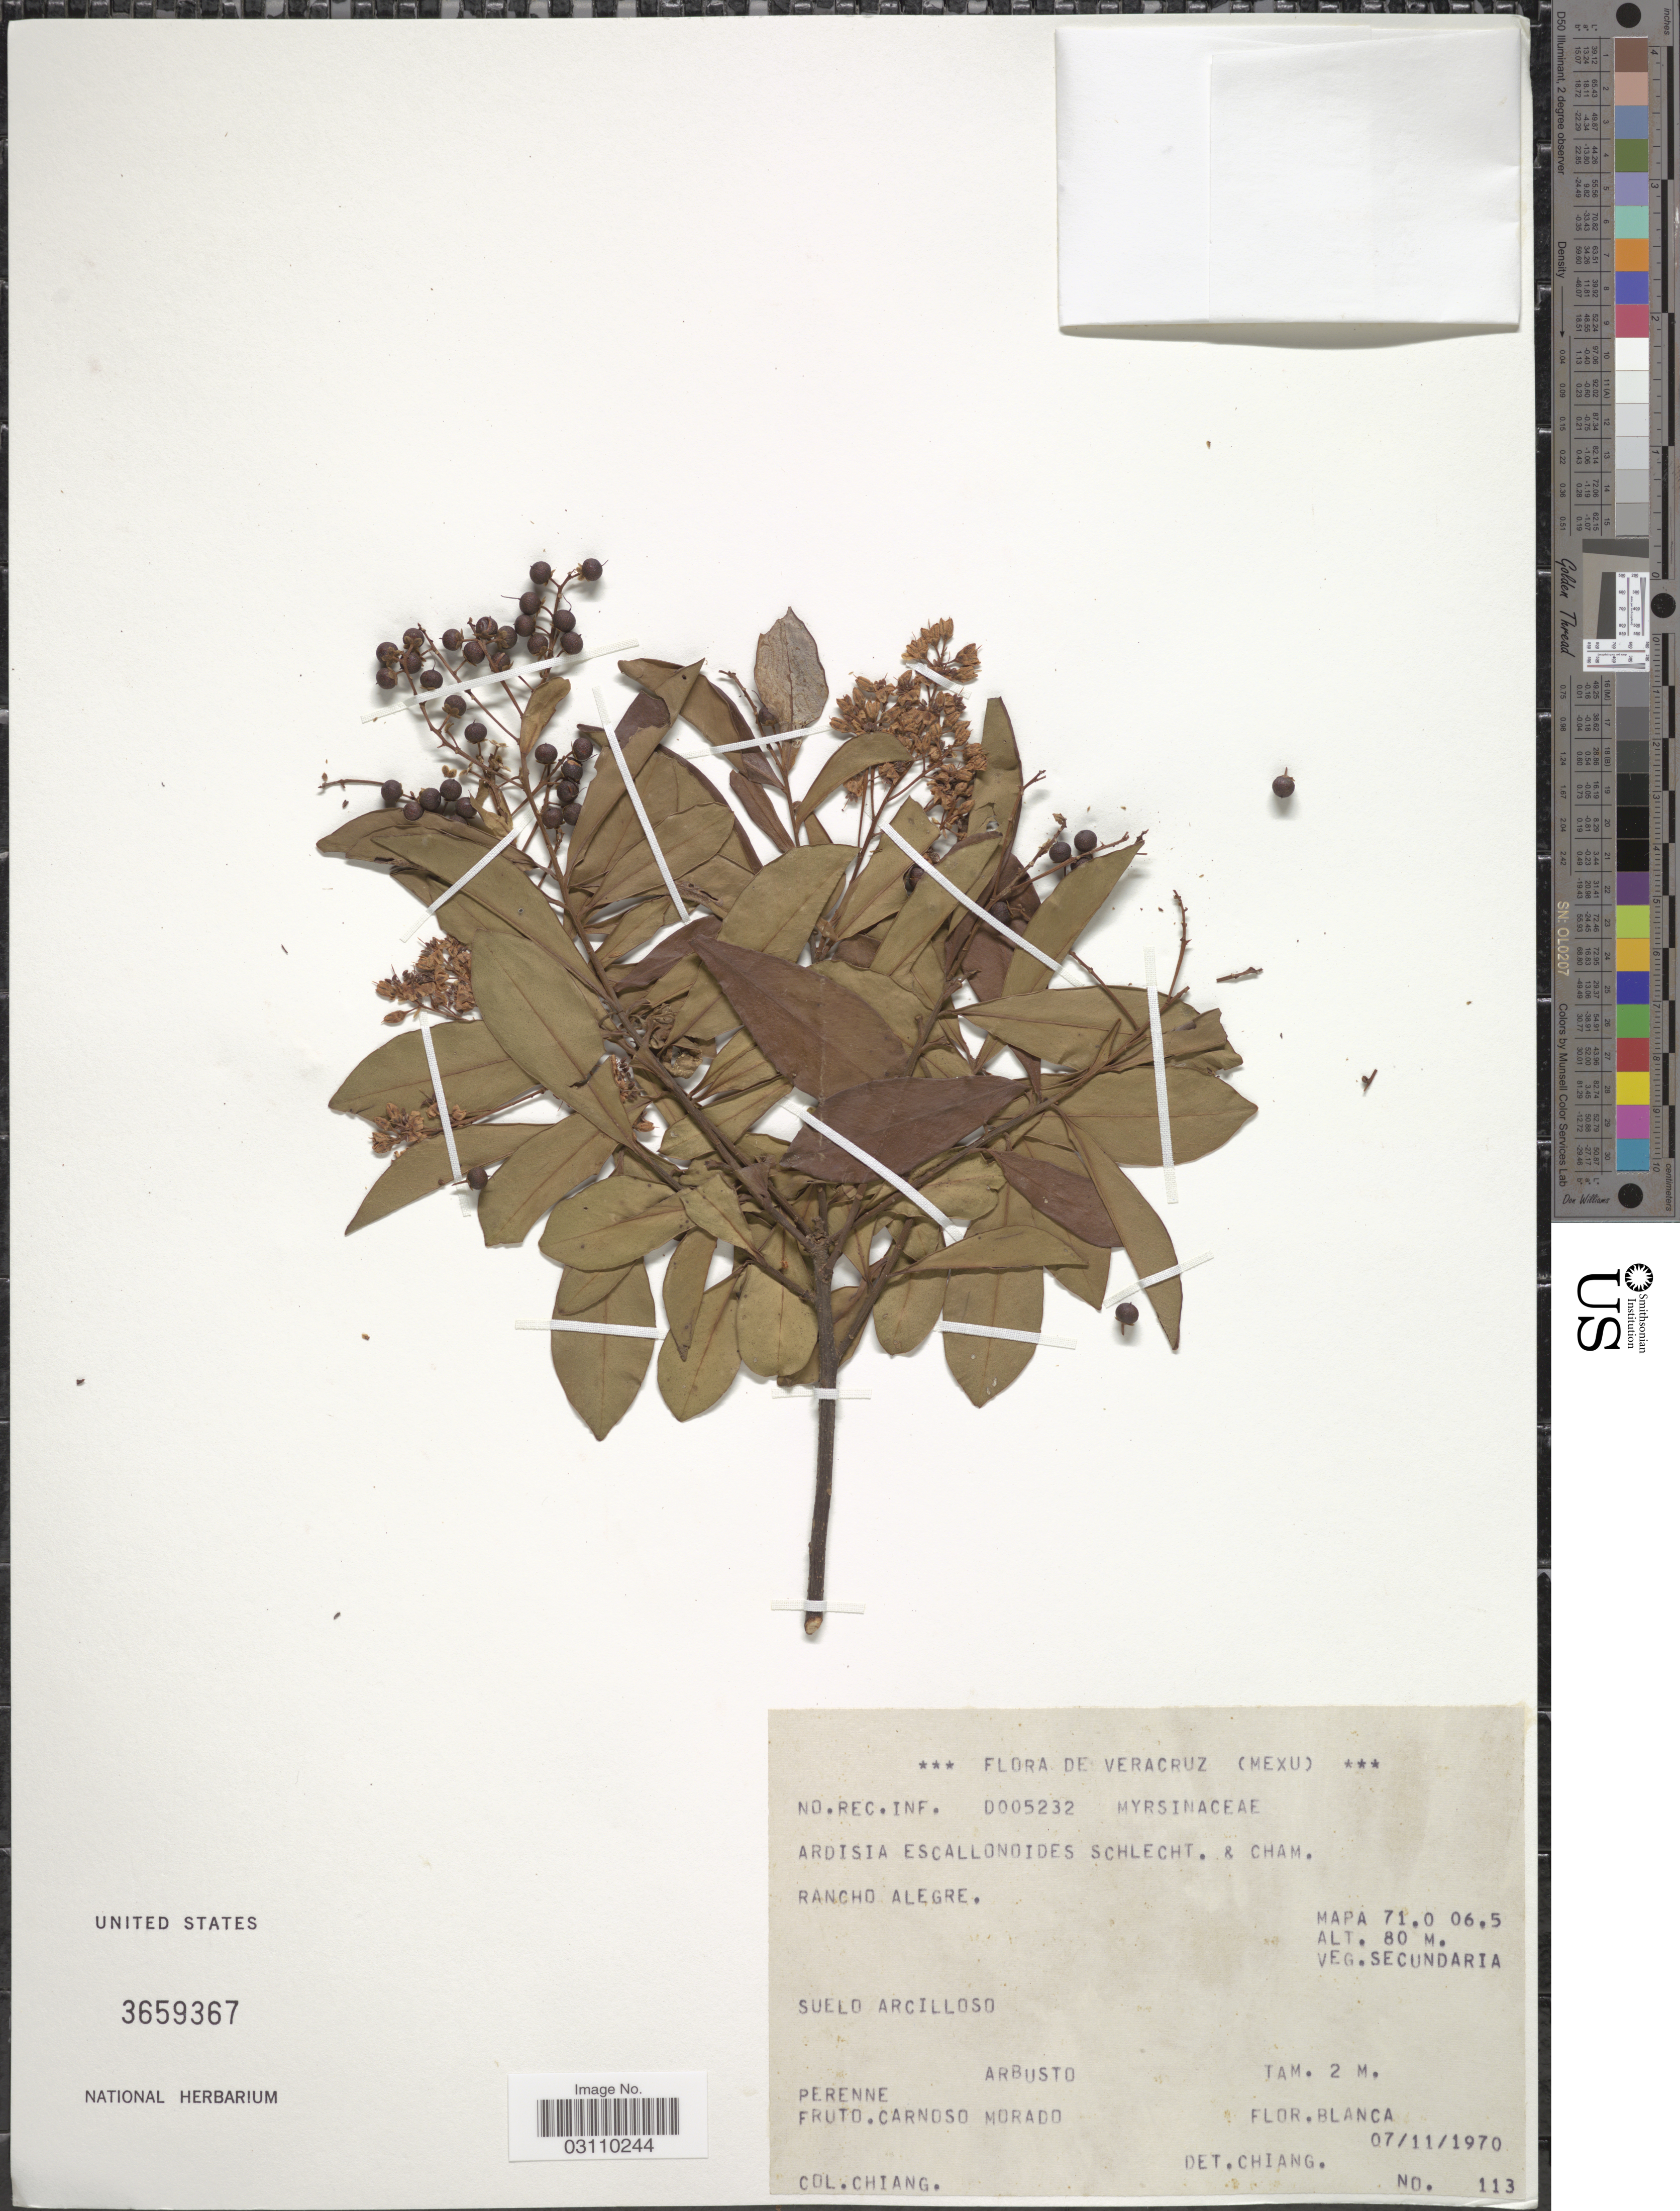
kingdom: Plantae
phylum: Tracheophyta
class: Magnoliopsida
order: Ericales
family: Primulaceae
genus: Ardisia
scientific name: Ardisia escallonioides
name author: Schltdl. & Cham.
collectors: -. Chiang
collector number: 113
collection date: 1970-11-07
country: Mexico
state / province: Veracruz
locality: Veracruz, Rancho Alegre, Mapa 71.0 06.5. Suelo Arcilloso.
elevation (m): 80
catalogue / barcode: US 3659367